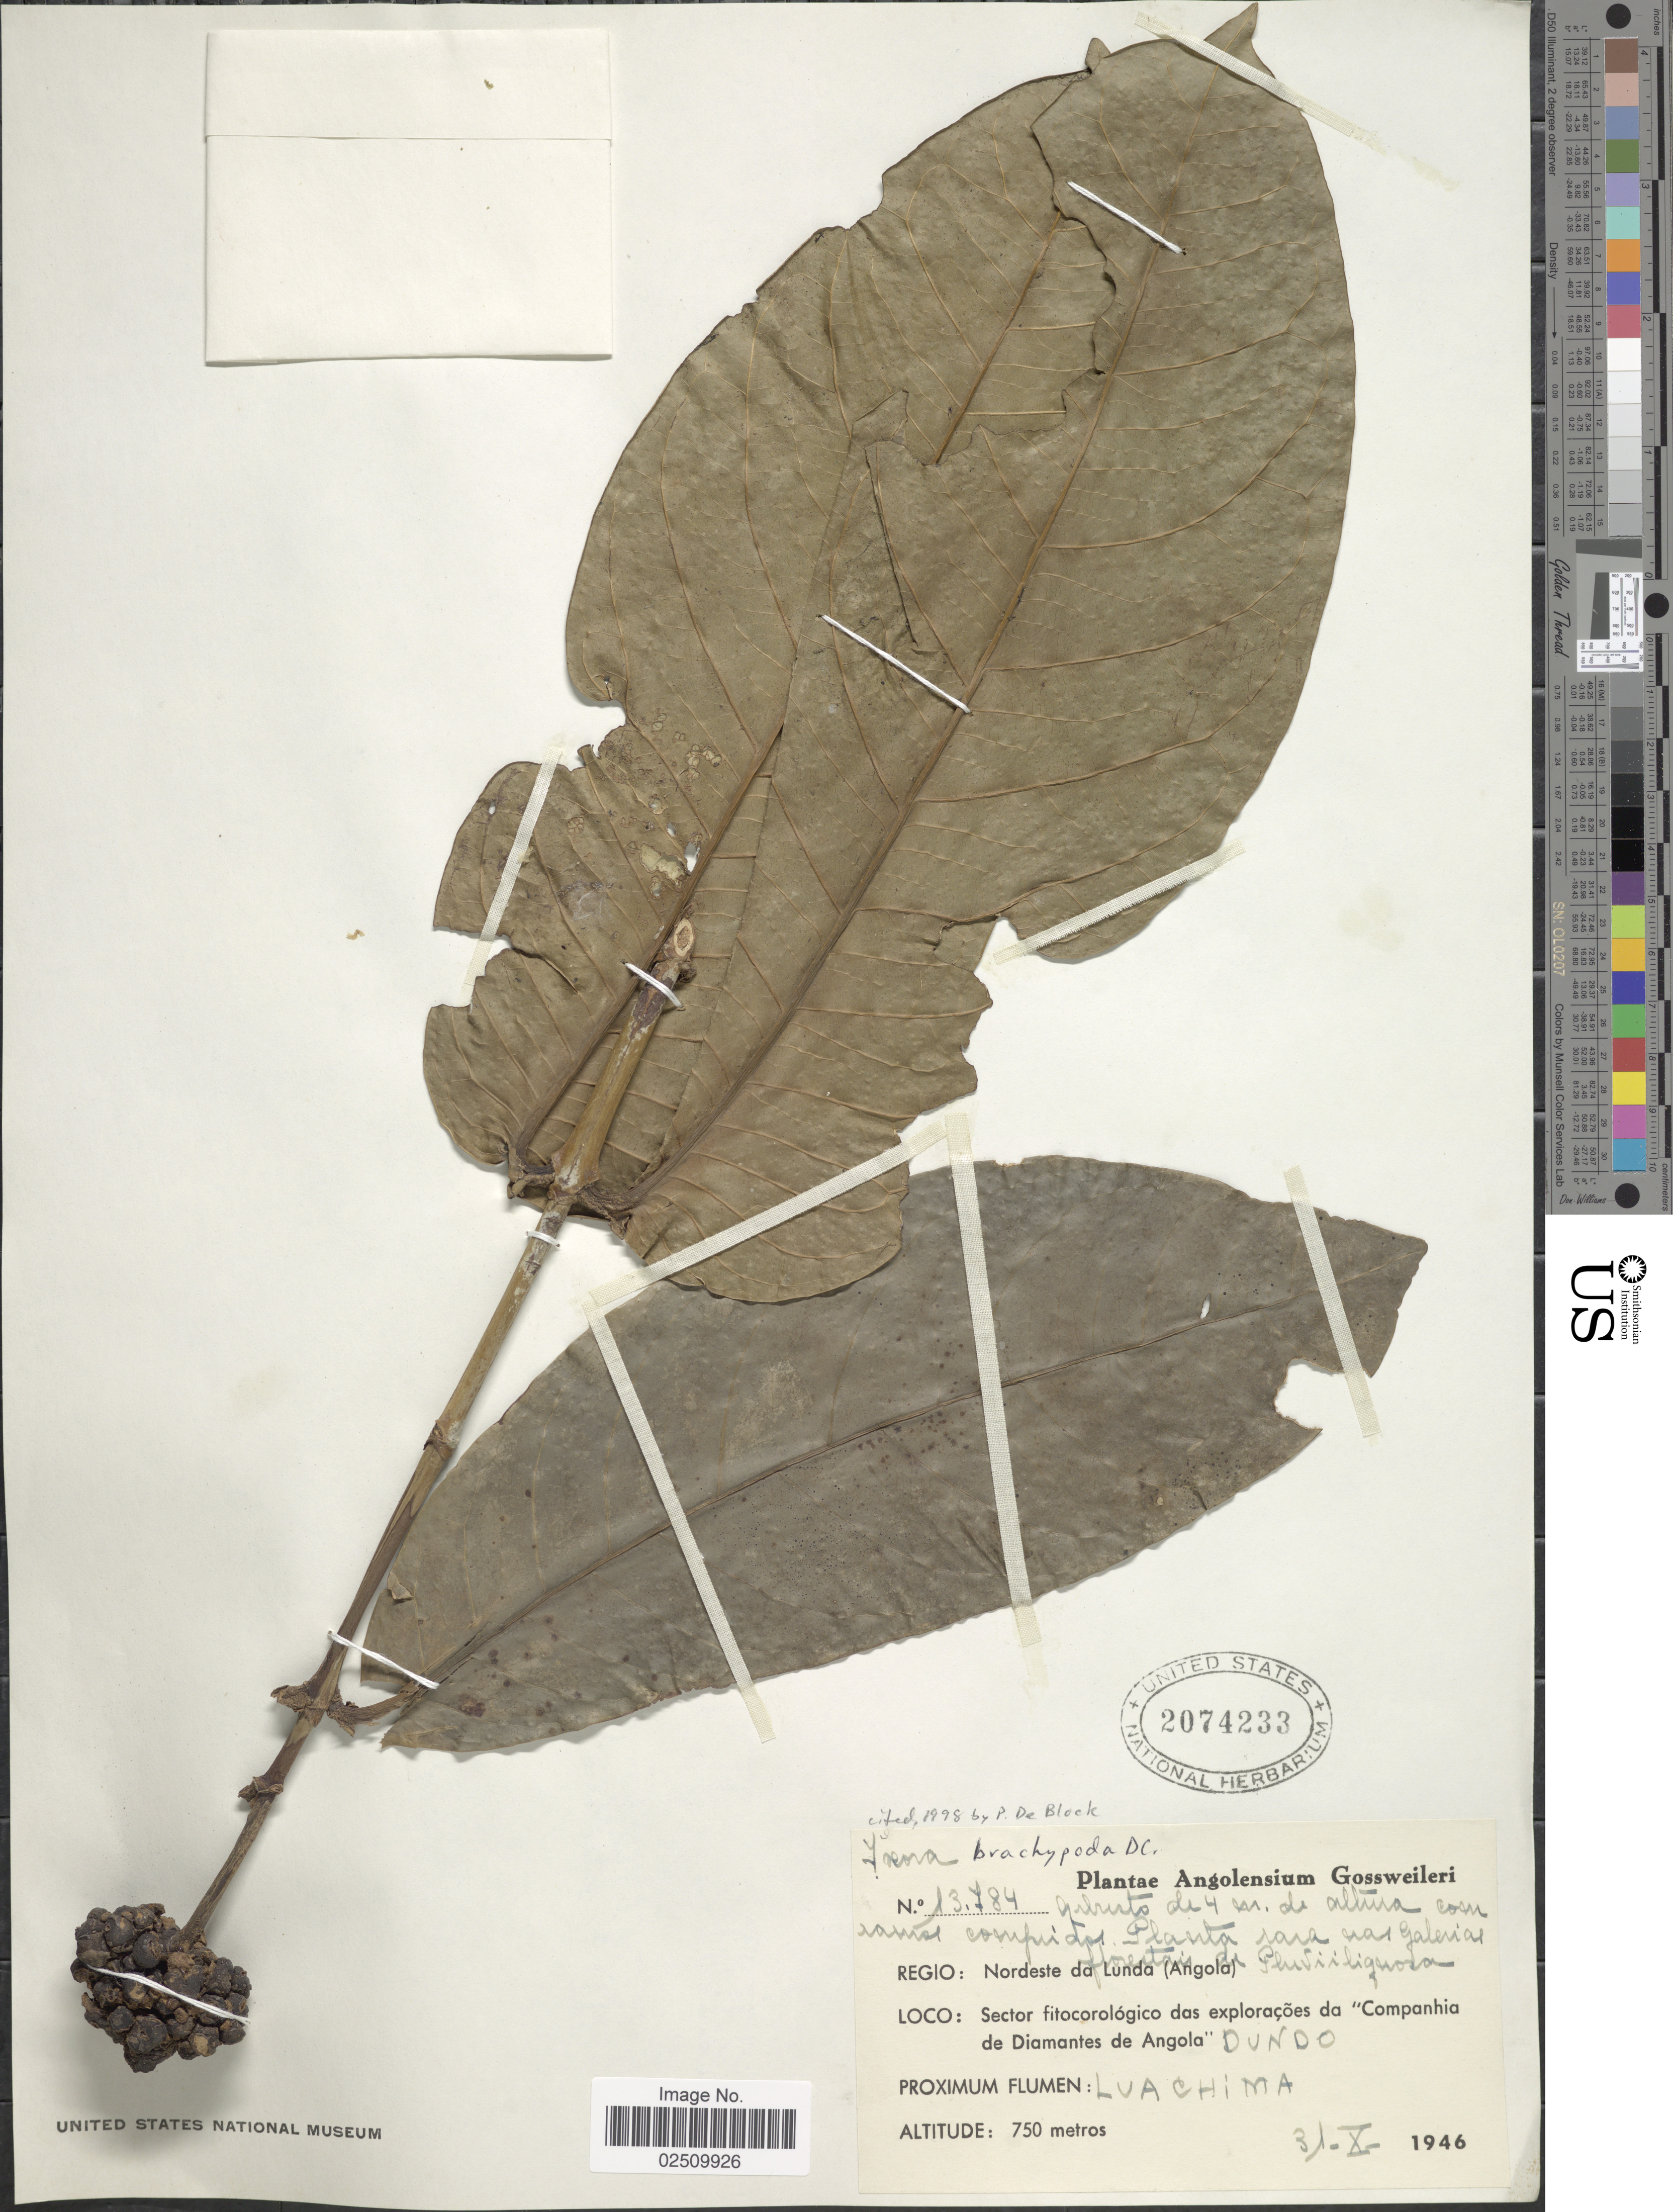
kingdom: Plantae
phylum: Tracheophyta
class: Magnoliopsida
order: Gentianales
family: Rubiaceae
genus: Ixora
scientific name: Ixora brachypoda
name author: DC.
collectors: -. Gossweiler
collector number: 13784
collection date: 1946-10-31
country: Angola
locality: Regio: Nordeste da Lunda. Sector fitocorologico das exploracoes da "Companhia de Diamantes de Angola". Dundo.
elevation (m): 750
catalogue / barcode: US 2074233